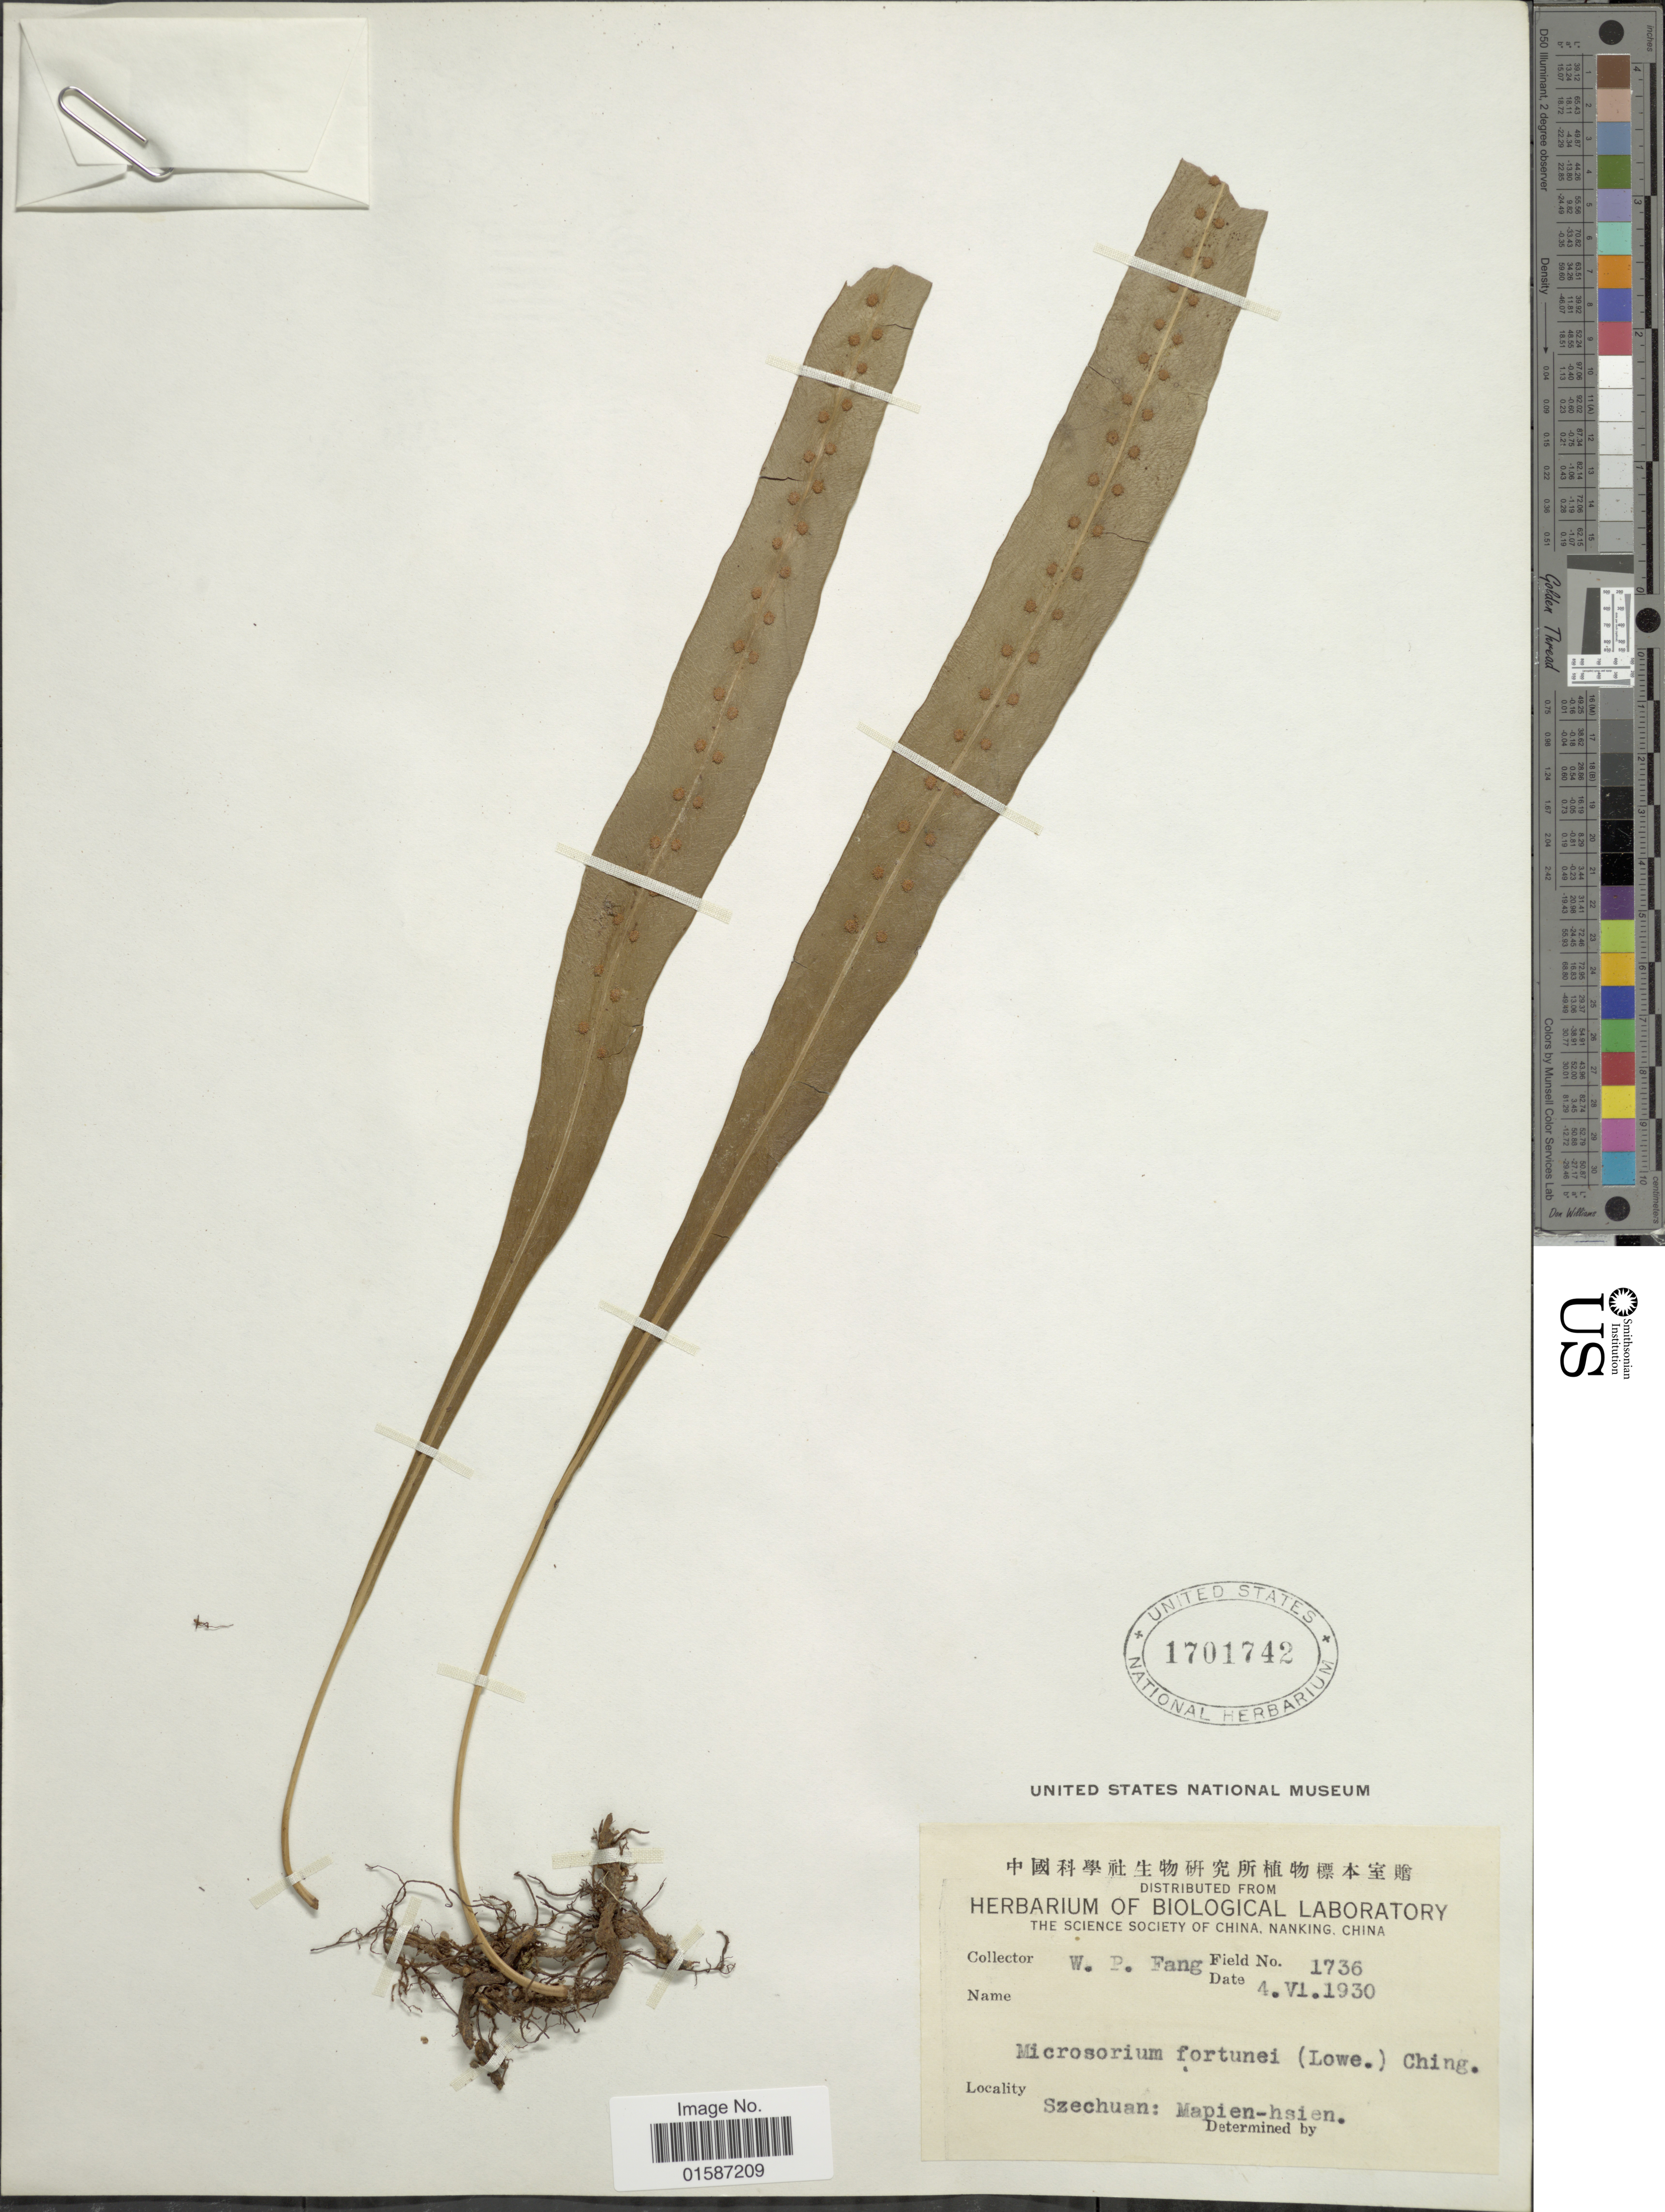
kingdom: Plantae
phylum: Tracheophyta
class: Polypodiopsida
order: Polypodiales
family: Polypodiaceae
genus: Neolepisorus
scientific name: Neolepisorus fortunei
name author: (T. Moore) Li S. Wang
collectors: W. P. Fang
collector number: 1736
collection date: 1930-06-04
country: China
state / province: Sichuan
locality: Szechuan: Mapien-hsien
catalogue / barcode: US 1701742